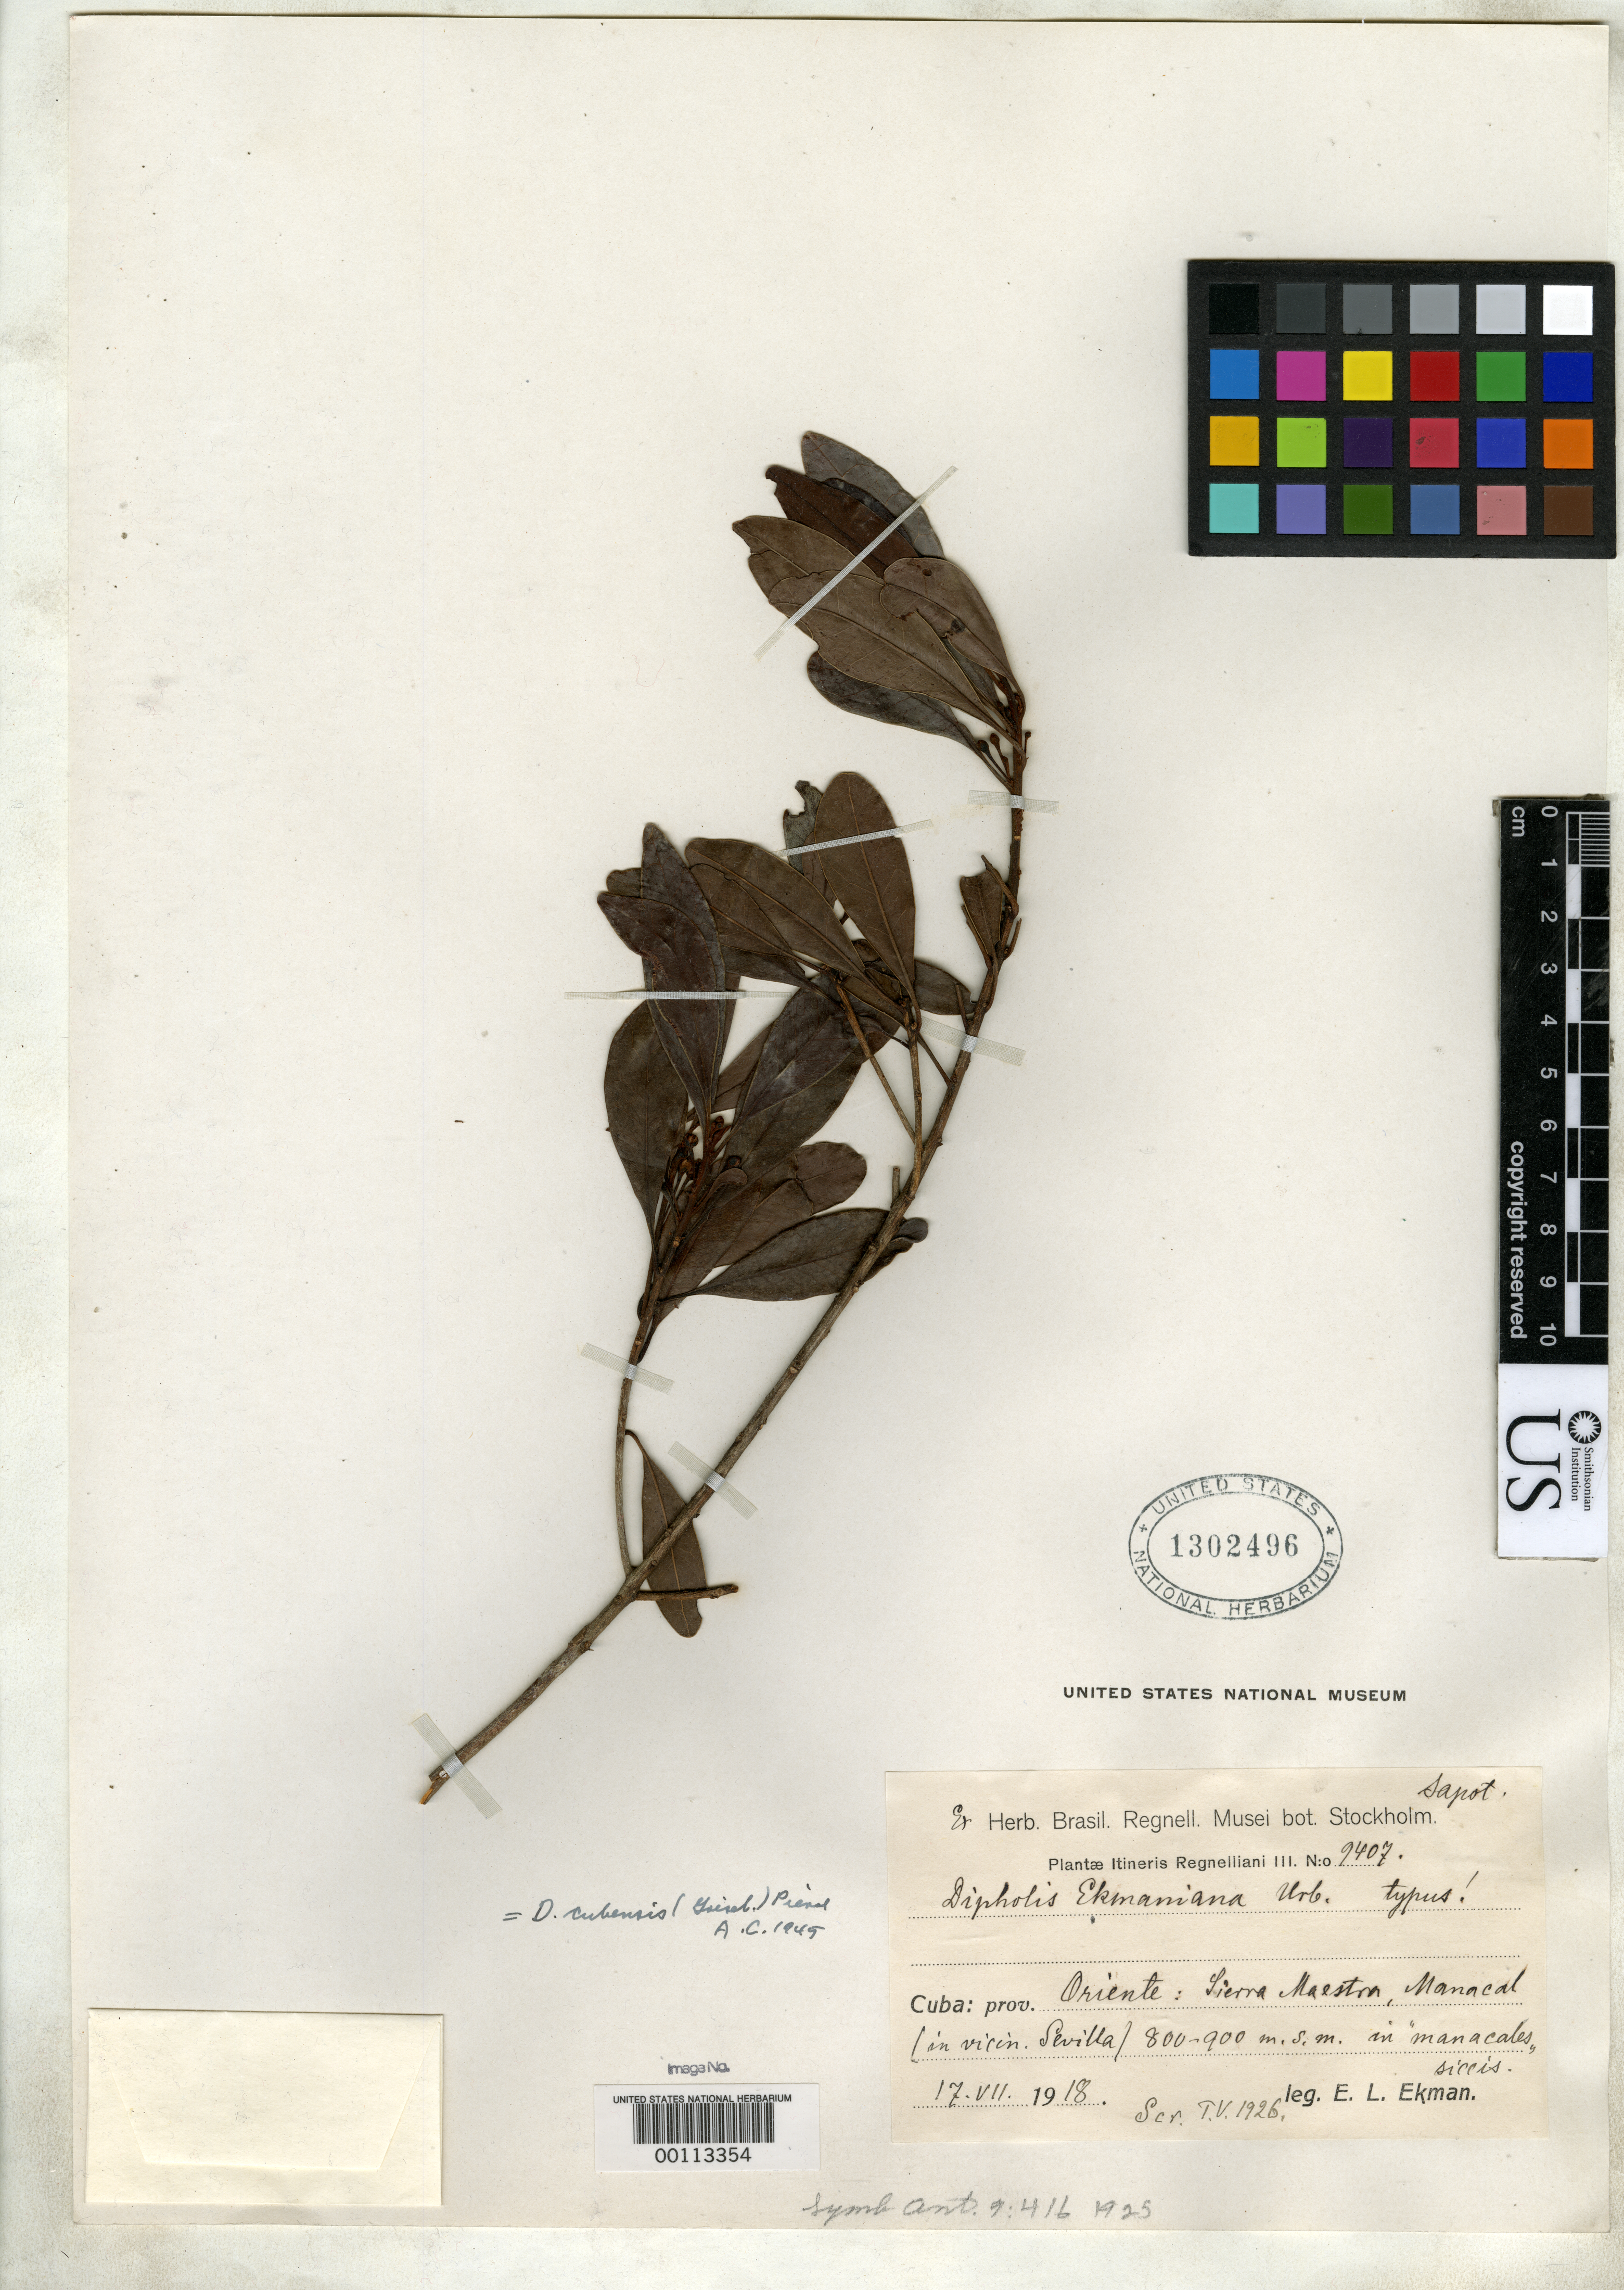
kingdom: Plantae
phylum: Tracheophyta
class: Magnoliopsida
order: Ericales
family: Sapotaceae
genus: Dipholis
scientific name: Dipholis ekmaniana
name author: Urb.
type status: Isotype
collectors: E. L. Ekman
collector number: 9407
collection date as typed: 17 Jul 1918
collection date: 1918-07-17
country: Cuba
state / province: Oriente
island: Greater Antilles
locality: Tierra Maestra, Manacal.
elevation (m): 800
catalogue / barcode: US 1302496